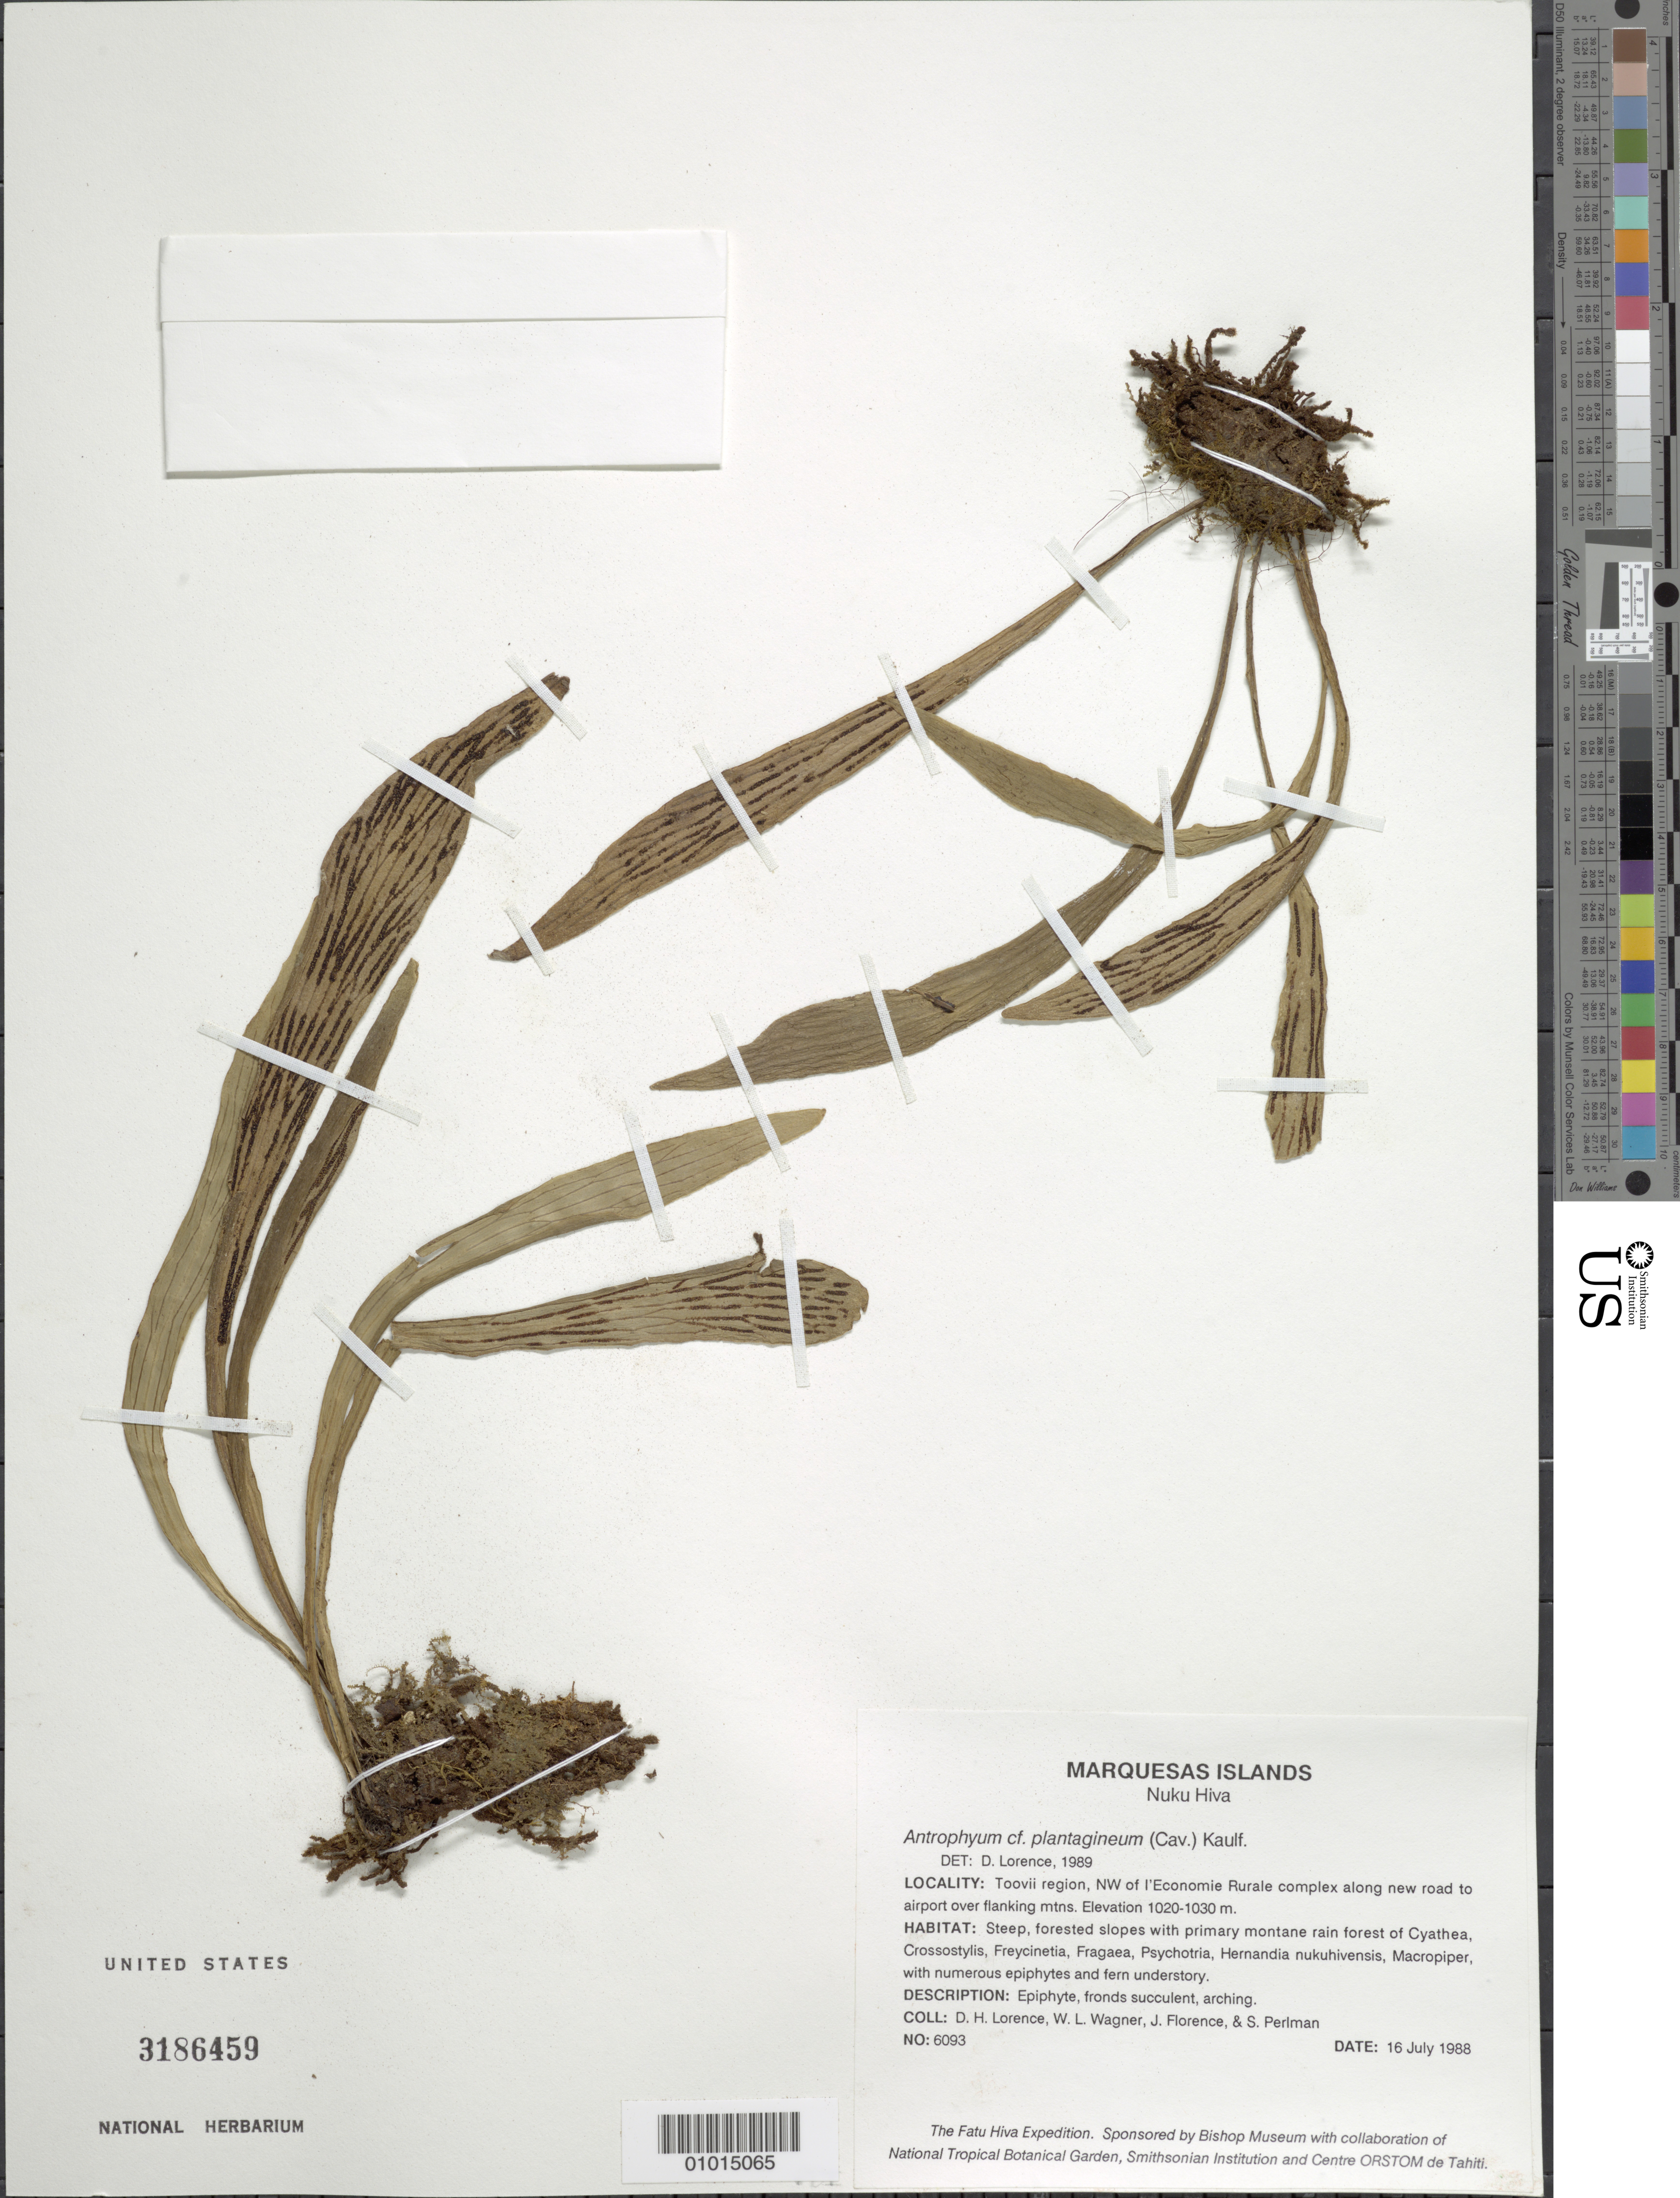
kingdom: Plantae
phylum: Tracheophyta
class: Polypodiopsida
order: Polypodiales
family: Pteridaceae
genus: Antrophyum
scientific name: Antrophyum plantagineum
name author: (Cav.) Kaulf.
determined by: Lorence, David H.; Smith, A. R.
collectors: D. Lorence, W. L. Wagner, J. Florence & S. P. Perlman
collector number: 6093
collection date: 1988-07-16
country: French Polynesia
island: Nuku Hiva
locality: Toovii region, NW of l'Economie Rurale complex along new road to airport over flanking mountains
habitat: Steep, forested slopes with primary montane rain forest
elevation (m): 1020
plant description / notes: Stipes have broader wings than normal.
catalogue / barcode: US 3186459